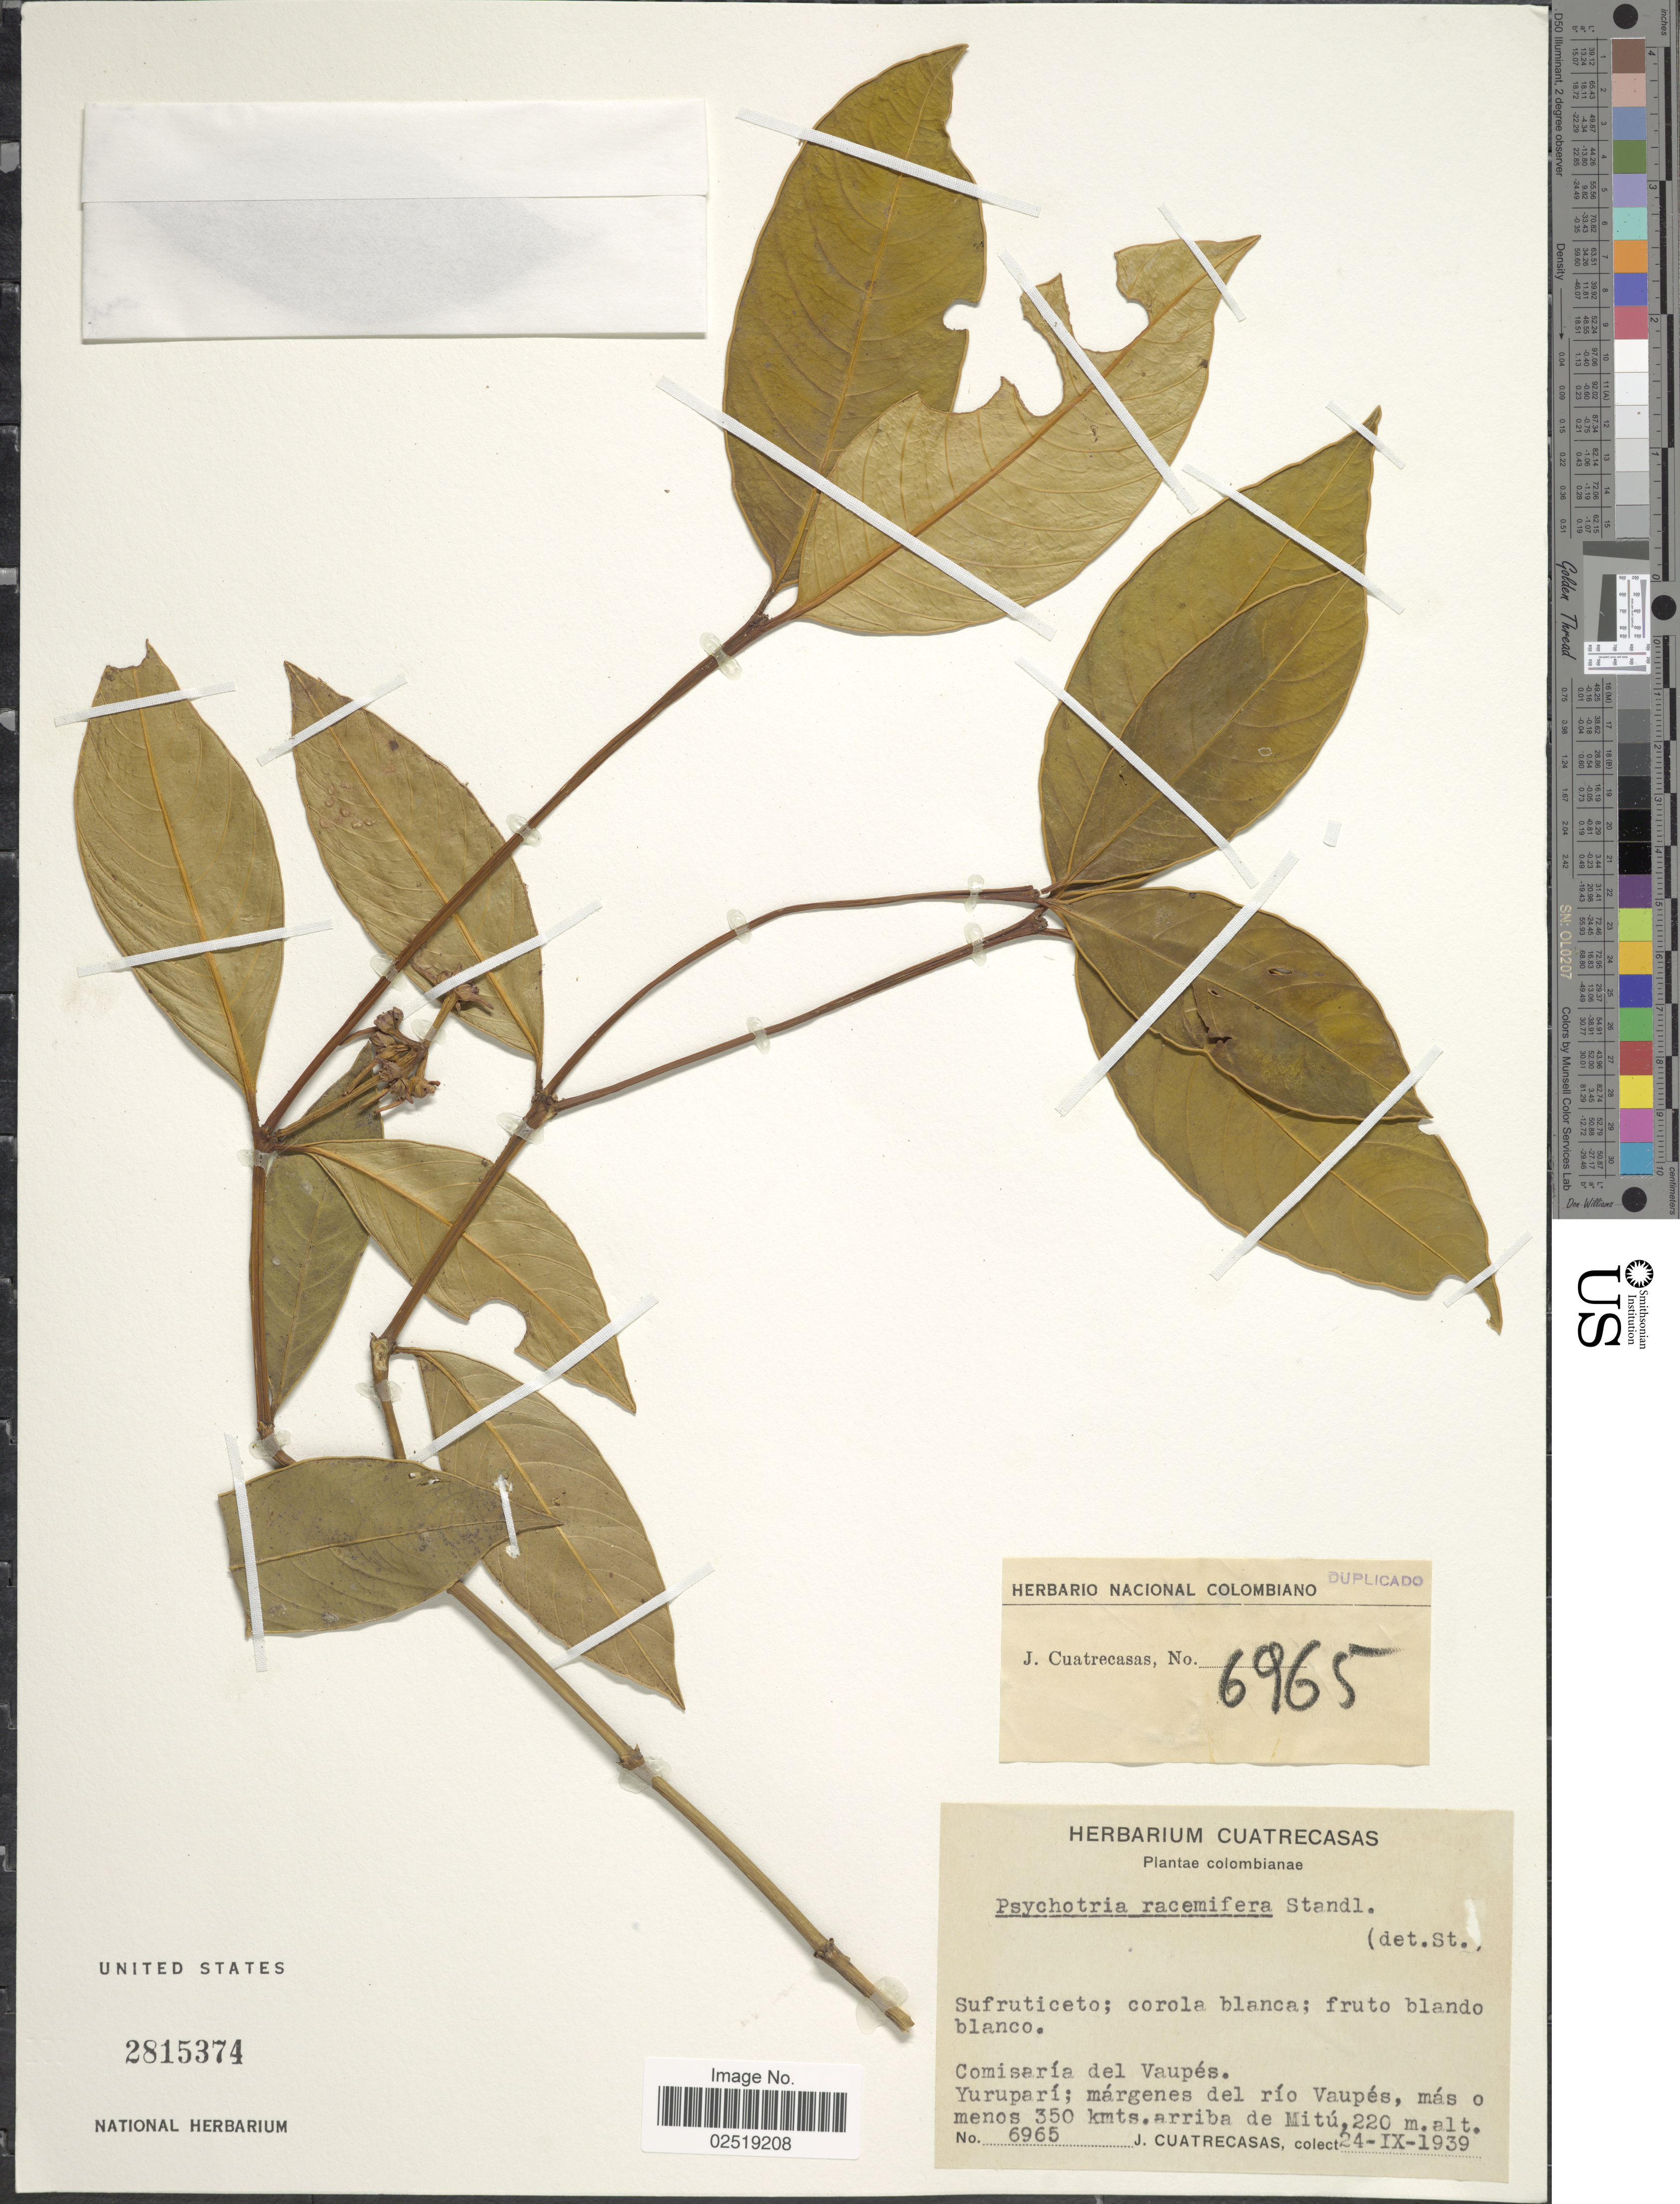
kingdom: Plantae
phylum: Tracheophyta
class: Magnoliopsida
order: Gentianales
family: Rubiaceae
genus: Psychotria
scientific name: Psychotria egensis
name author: Müll. Arg.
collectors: J. Cuatrecasas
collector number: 6965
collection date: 1939-09-24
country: Colombia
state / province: Vaupés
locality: Comisaria del Vaupes. Yurupari; margenes del rio Vaupes, mas o menos 350 kmts. arriba de Mitu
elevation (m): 220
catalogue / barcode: US 2815374